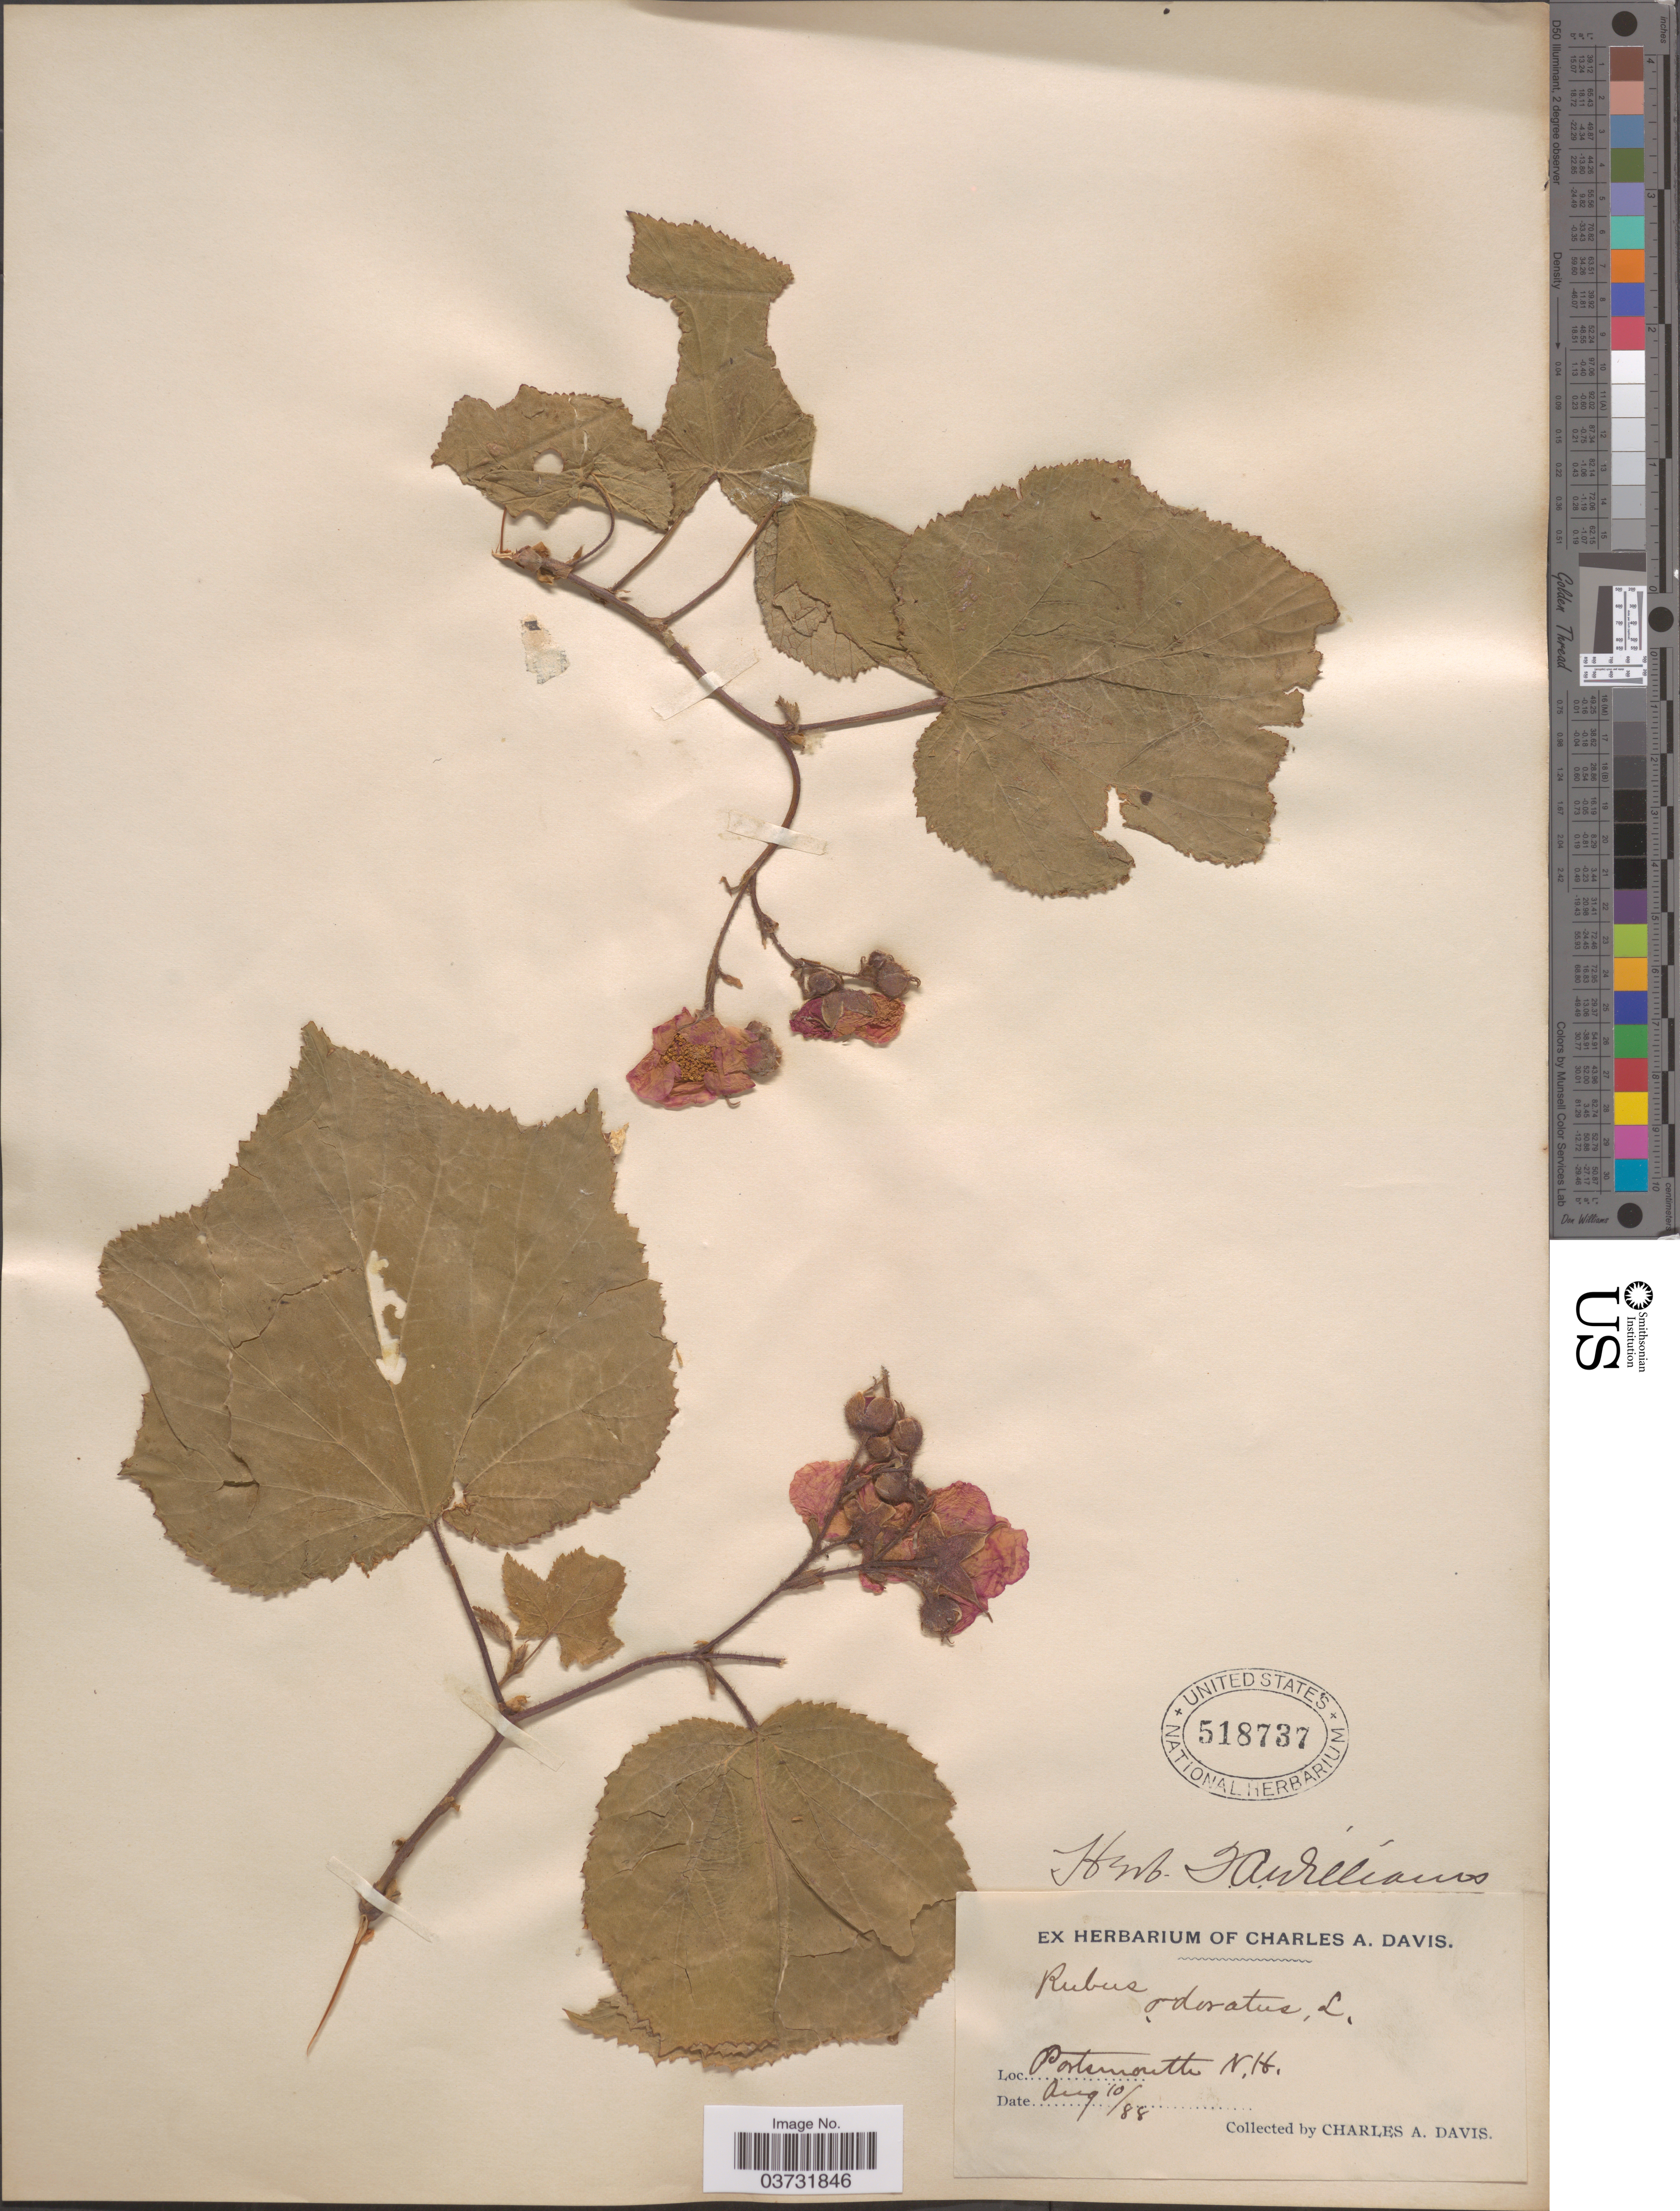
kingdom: Plantae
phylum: Tracheophyta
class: Magnoliopsida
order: Rosales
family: Rosaceae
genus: Rubus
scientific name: Rubus odoratus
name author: L.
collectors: C. Davis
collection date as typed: Transcribed d/m/y: 10/8/88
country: United States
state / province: New Hampshire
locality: Portsmouth.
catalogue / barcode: US 518737